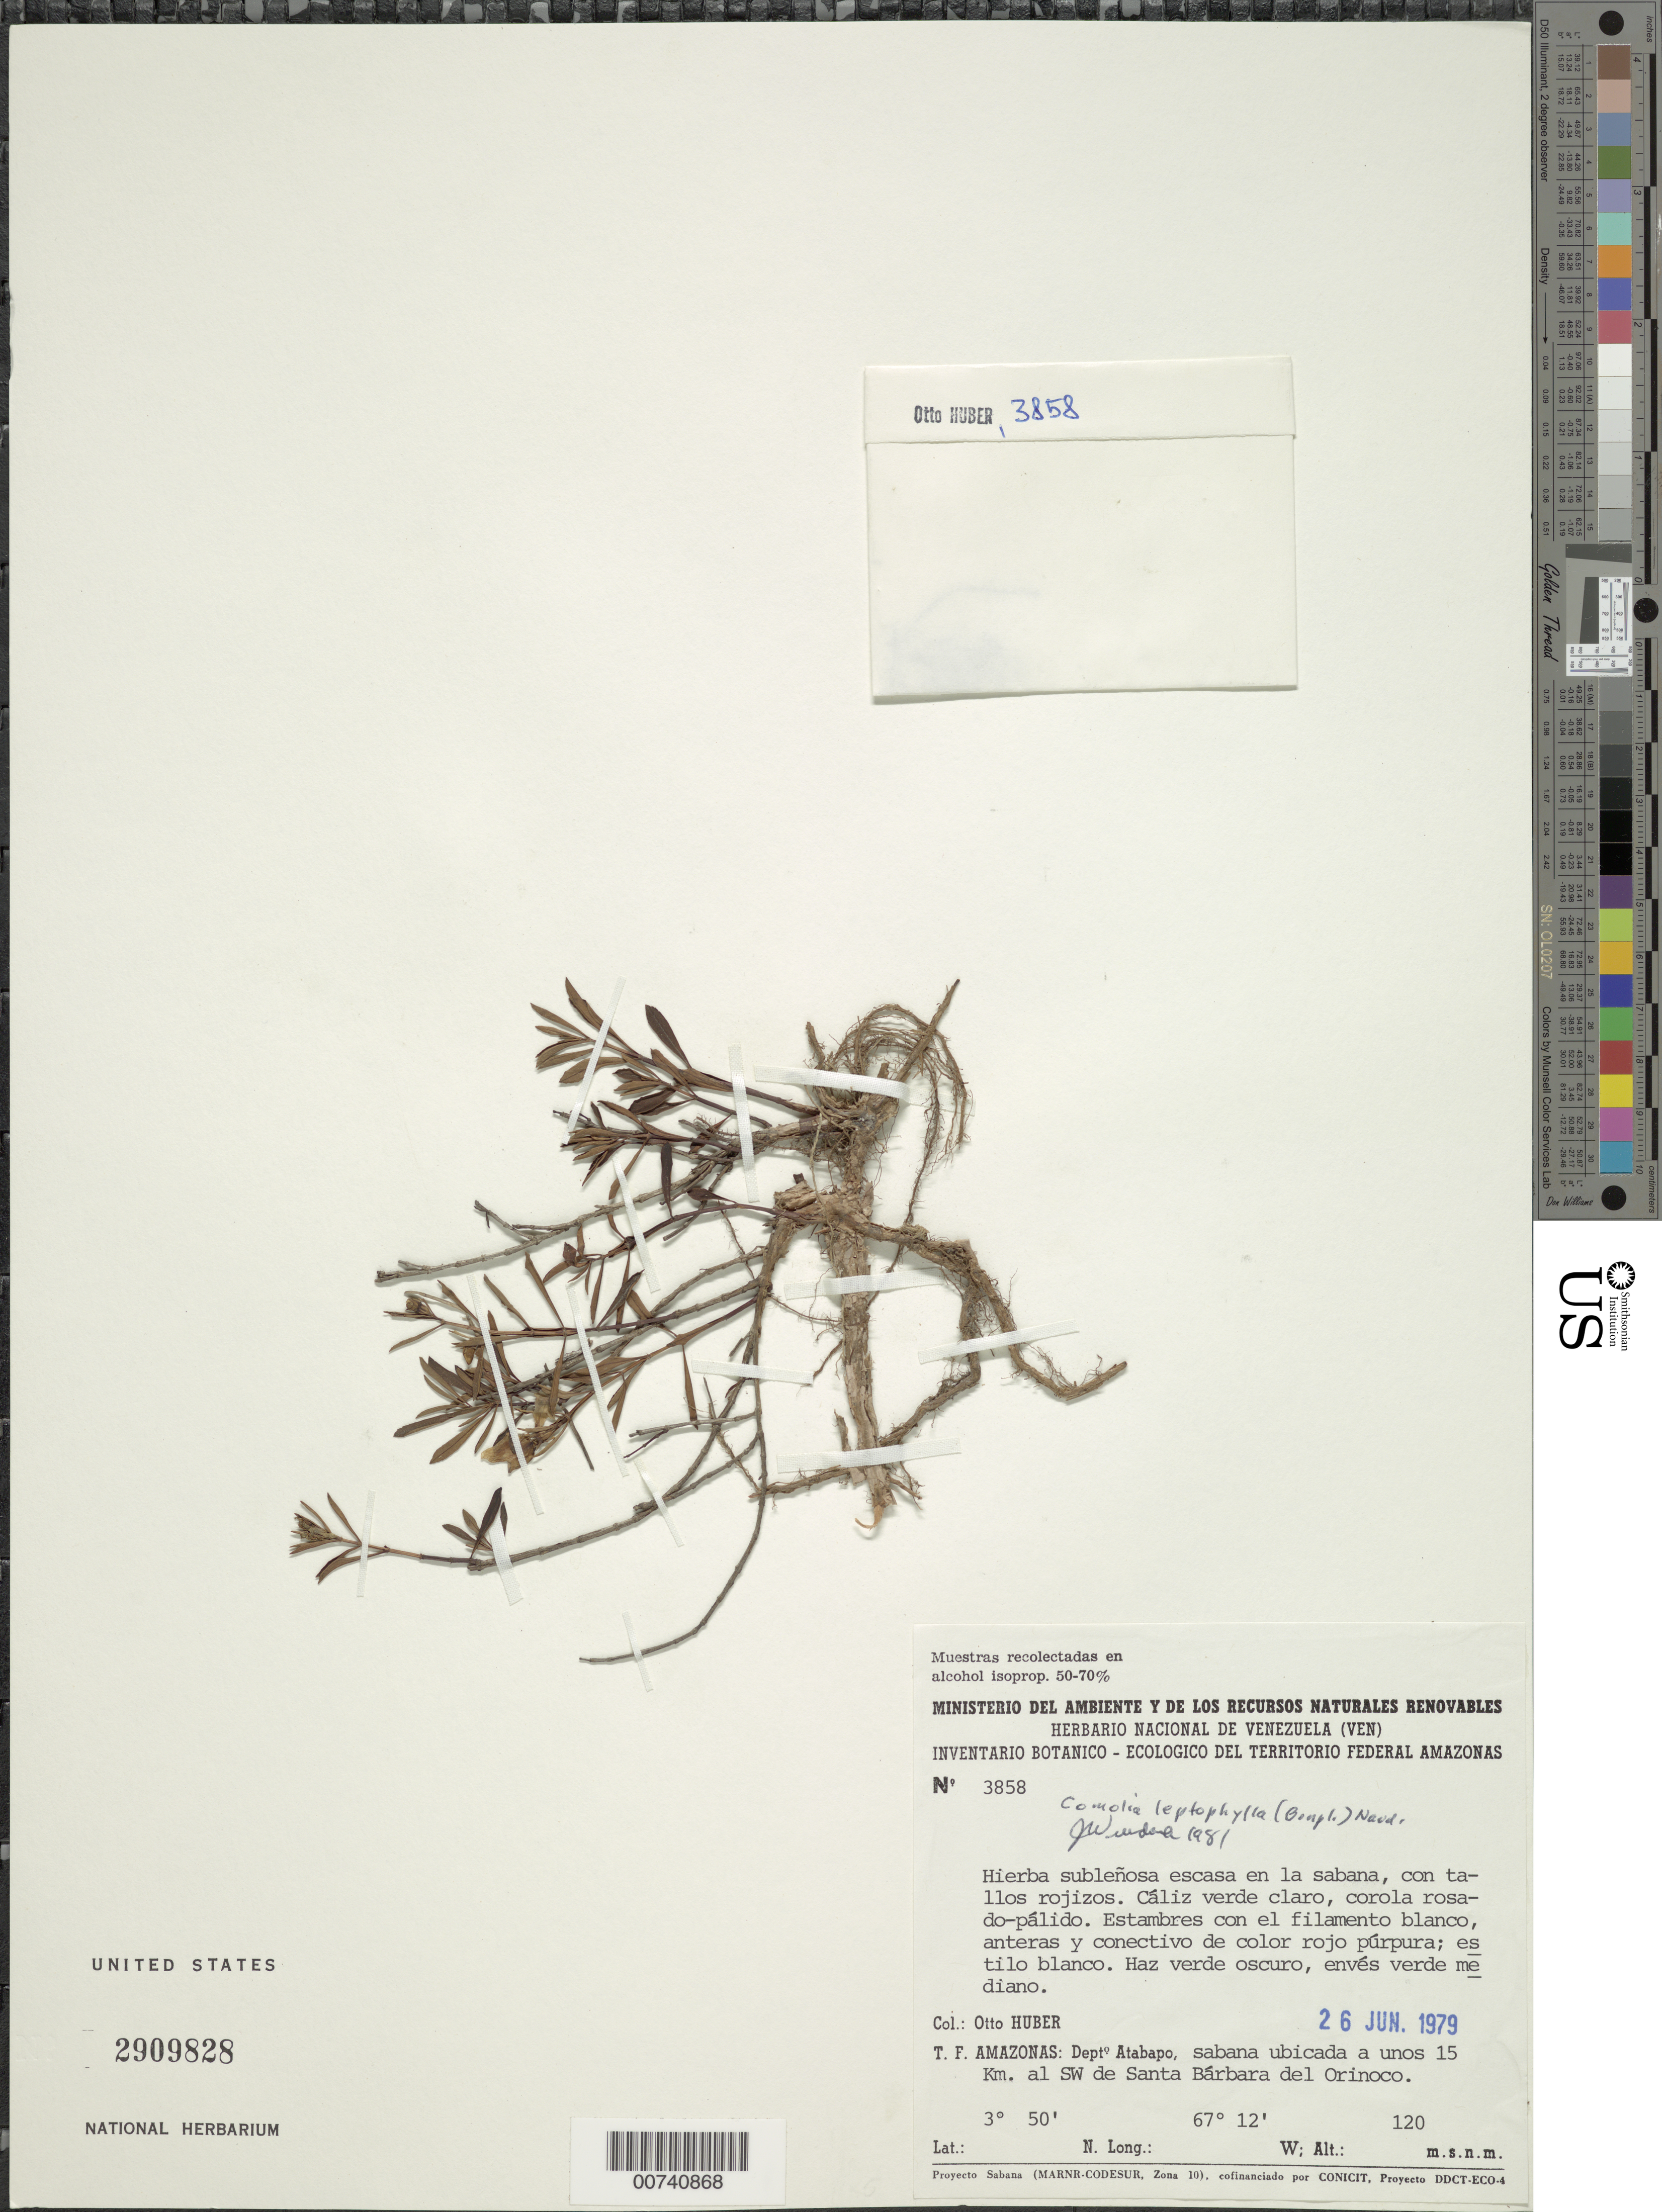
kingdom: Plantae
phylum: Tracheophyta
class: Magnoliopsida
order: Myrtales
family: Melastomataceae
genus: Comolia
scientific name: Comolia leptophylla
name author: (Bonpl.) Naudin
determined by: Wurdack, John J., (US), US (UNITED STATES)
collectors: O. Huber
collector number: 3858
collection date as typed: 26-Jun-79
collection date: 1979-06-26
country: Venezuela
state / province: Amazonas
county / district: Atures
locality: Santa Barbara del Orinoco, 15 km SW of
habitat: Savanna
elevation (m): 120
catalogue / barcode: US 2909828